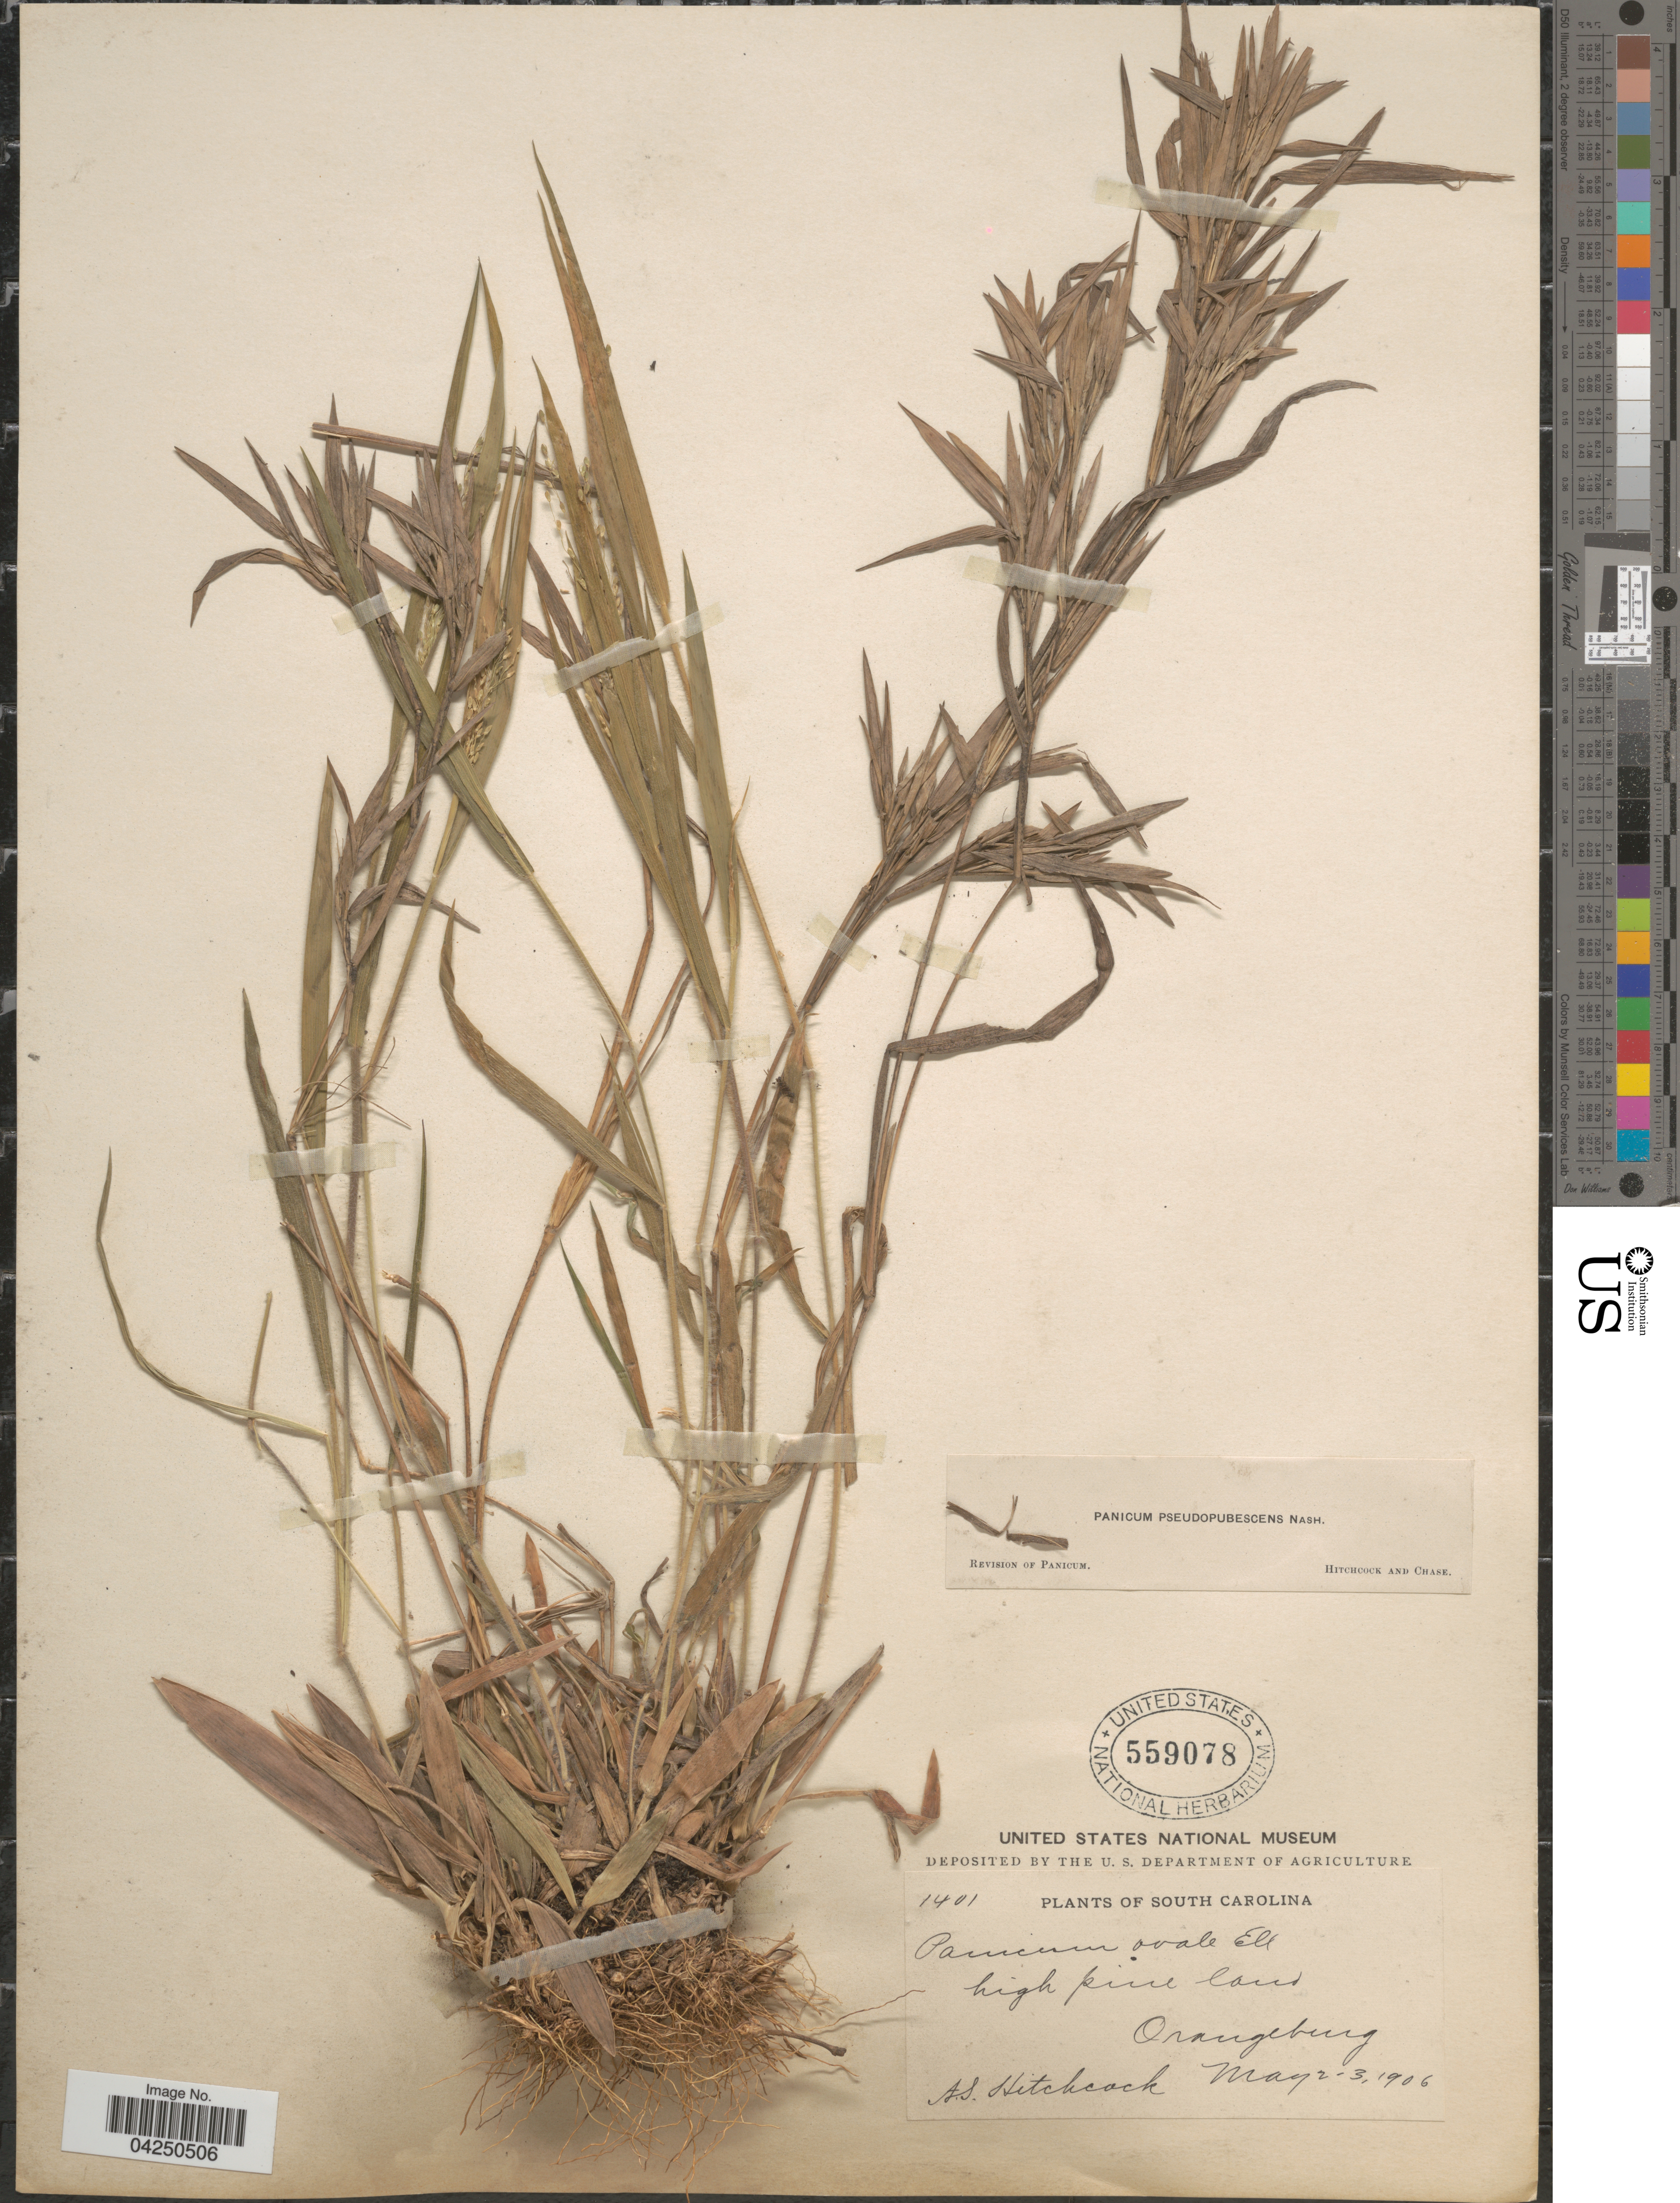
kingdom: Plantae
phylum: Tracheophyta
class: Liliopsida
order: Poales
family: Poaceae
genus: Dichanthelium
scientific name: Dichanthelium acuminatum var. acuminatum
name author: (Sw.) Gould & C.A. Clark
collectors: A. S. Hitchcock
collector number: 1401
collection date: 1906-05-02/1906-05-03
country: United States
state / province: South Carolina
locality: High pine land. Orangeburg.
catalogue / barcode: US 559078